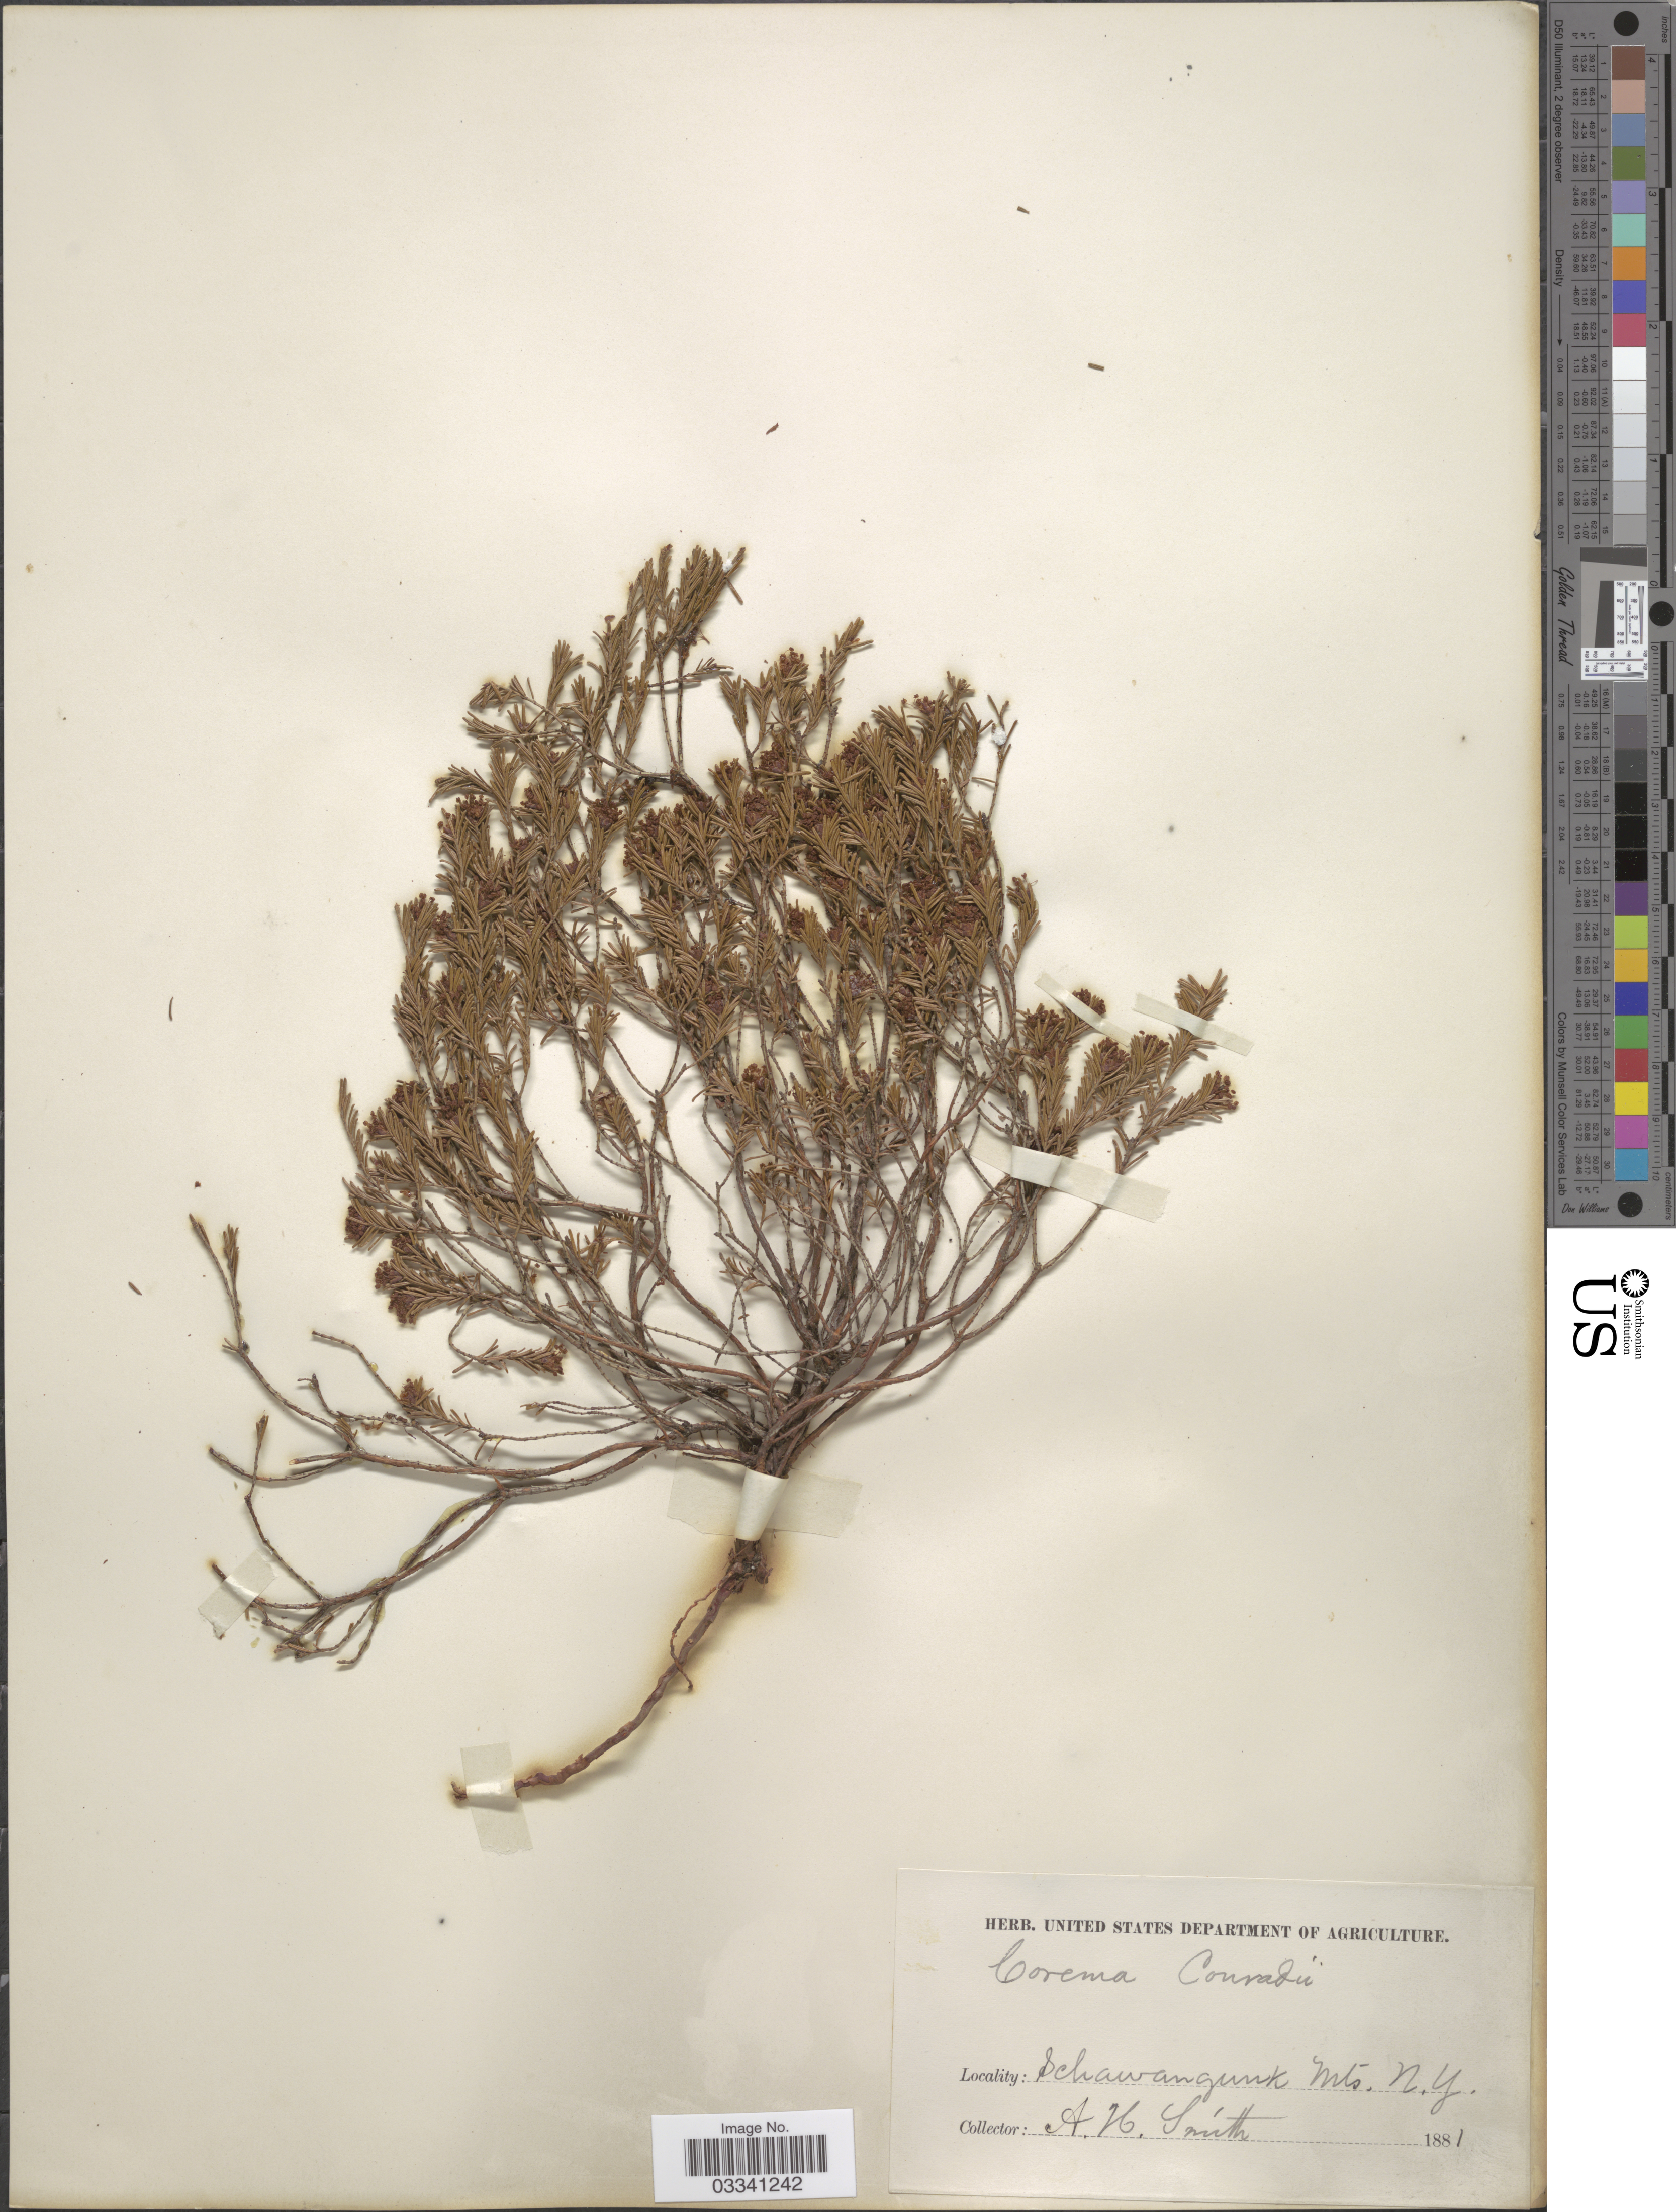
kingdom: Plantae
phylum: Tracheophyta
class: Magnoliopsida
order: Ericales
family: Ericaceae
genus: Corema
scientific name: Corema conradii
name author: Torr.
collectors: A. H. Smith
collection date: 1881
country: United States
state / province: New York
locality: Schawangunk Mts.